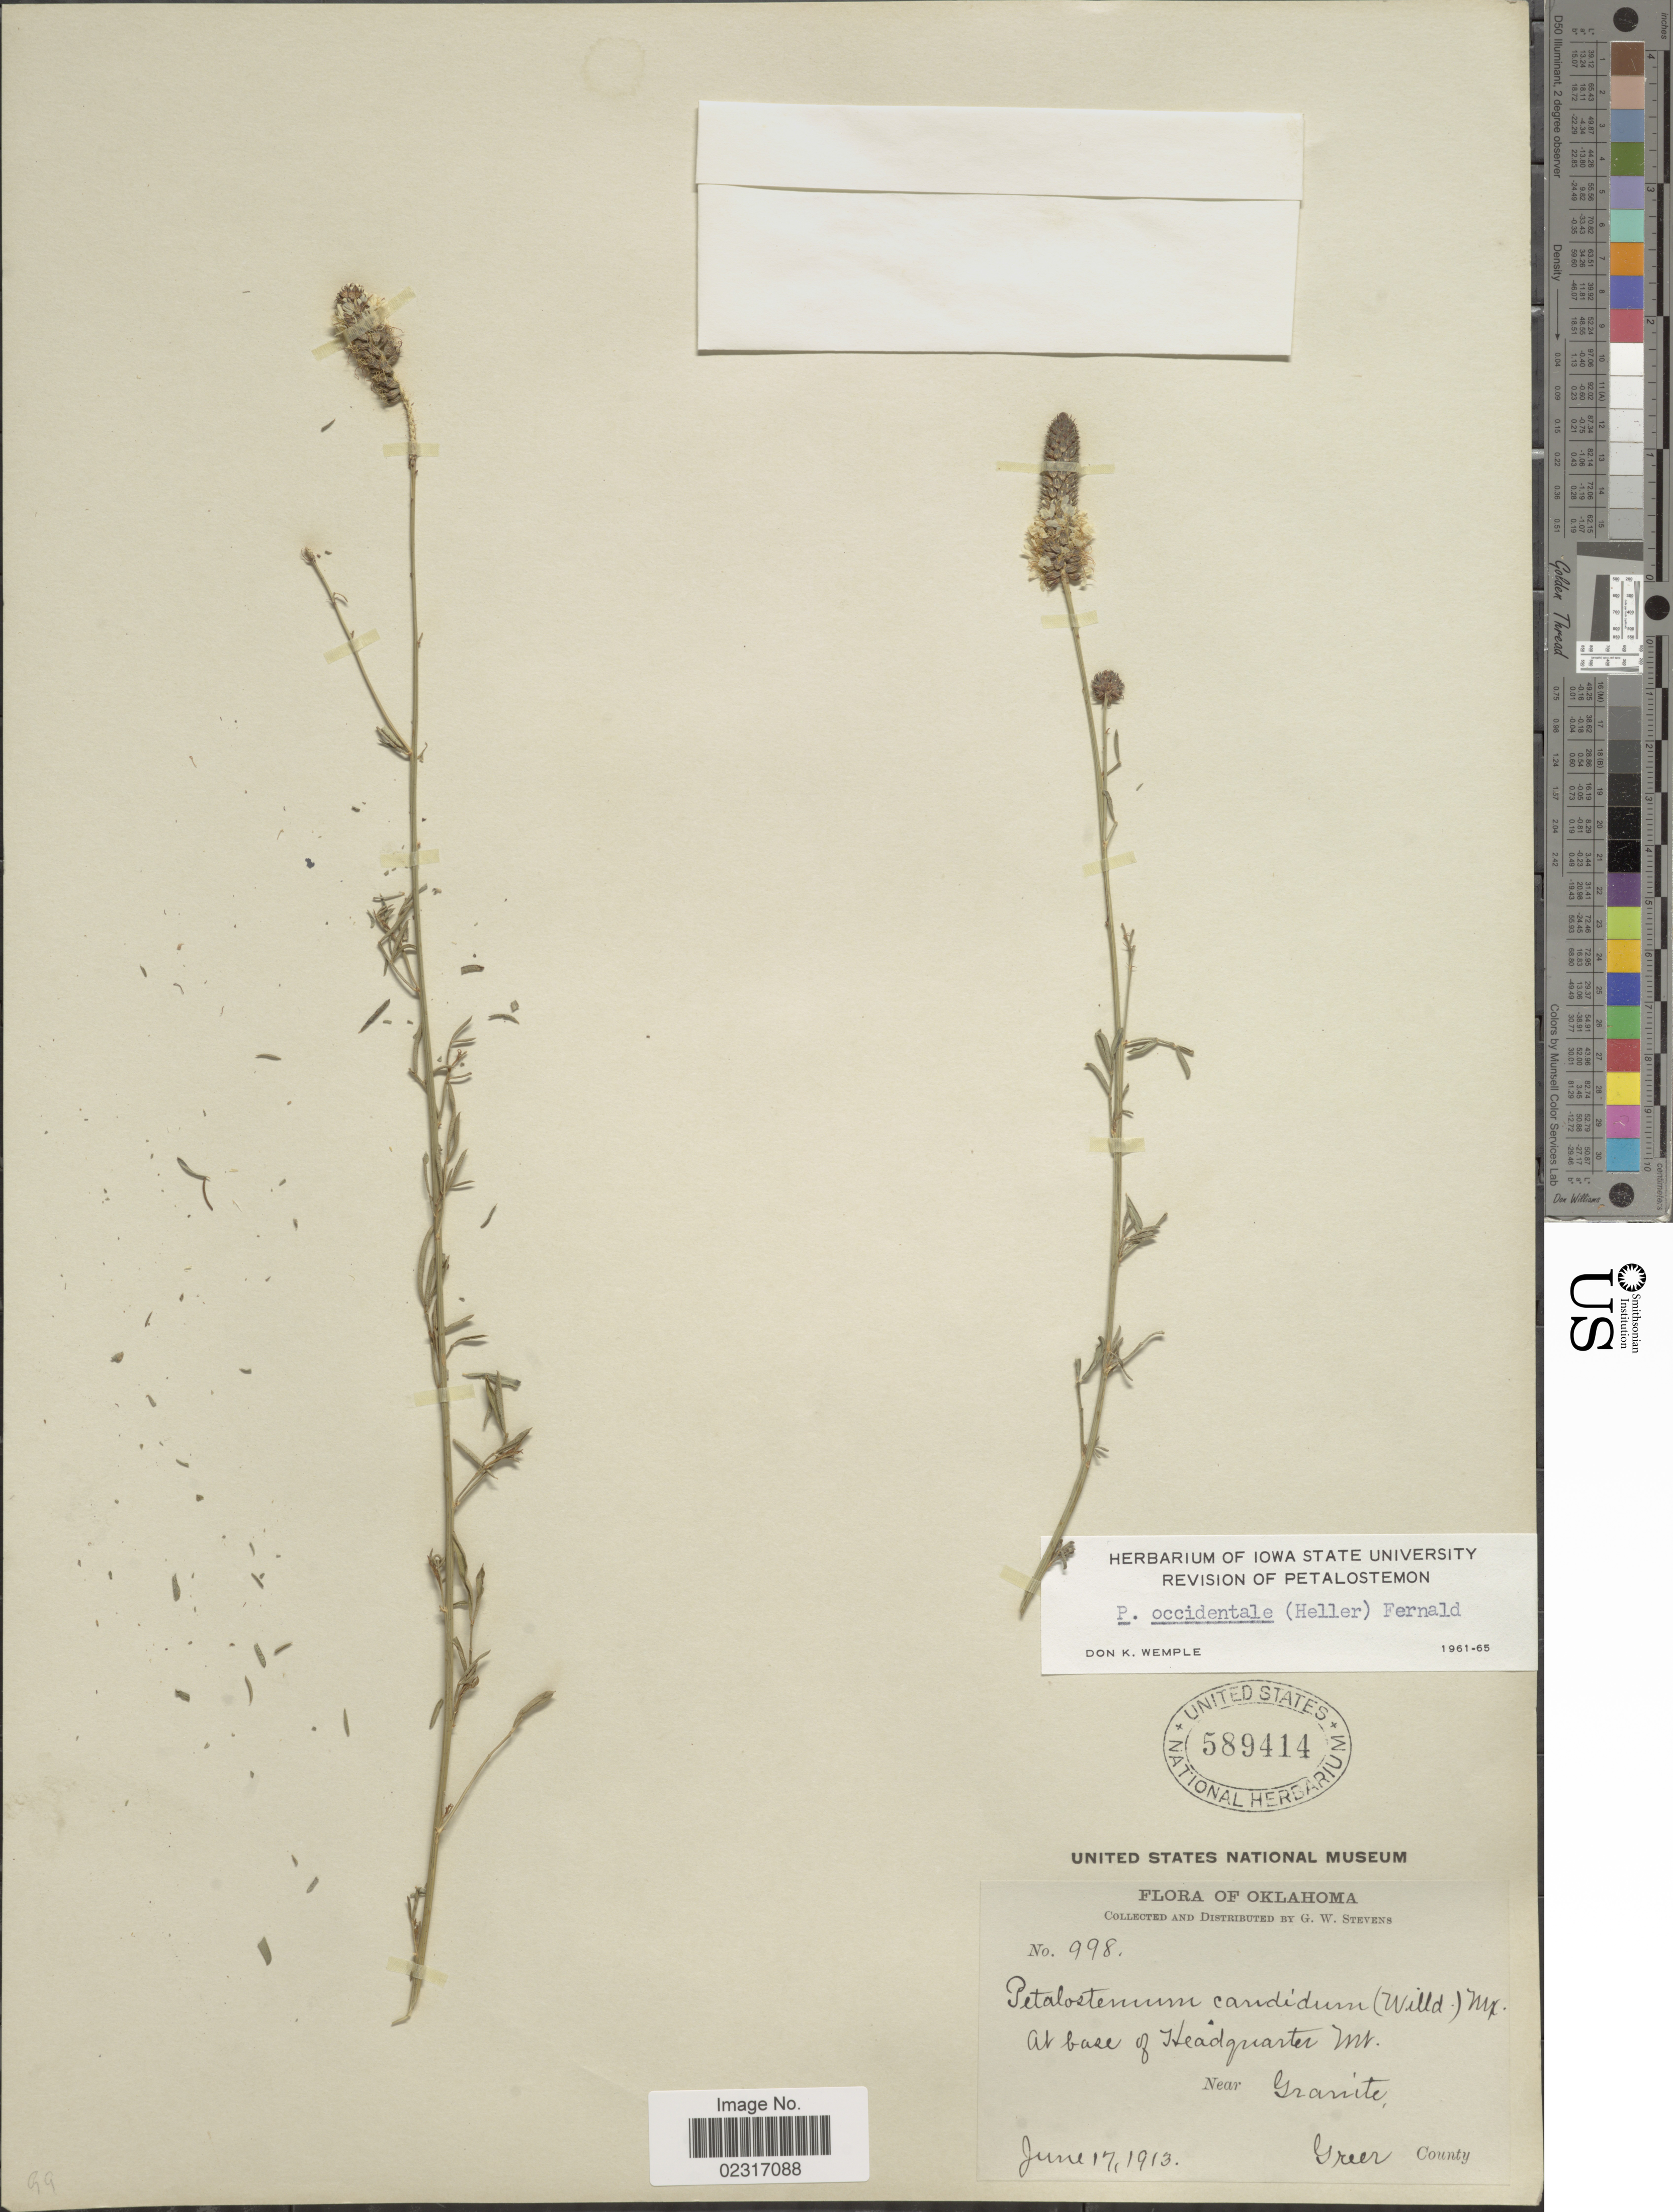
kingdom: Plantae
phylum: Tracheophyta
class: Magnoliopsida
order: Fabales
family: Fabaceae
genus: Dalea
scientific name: Dalea candida var. oligophylla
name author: (Torr) Shinners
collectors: G. W. Stevens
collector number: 998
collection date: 1913-06-17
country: United States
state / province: Oklahoma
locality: At base of Headquarter Mt. Near Granite. Greer County.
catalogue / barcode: US 589414